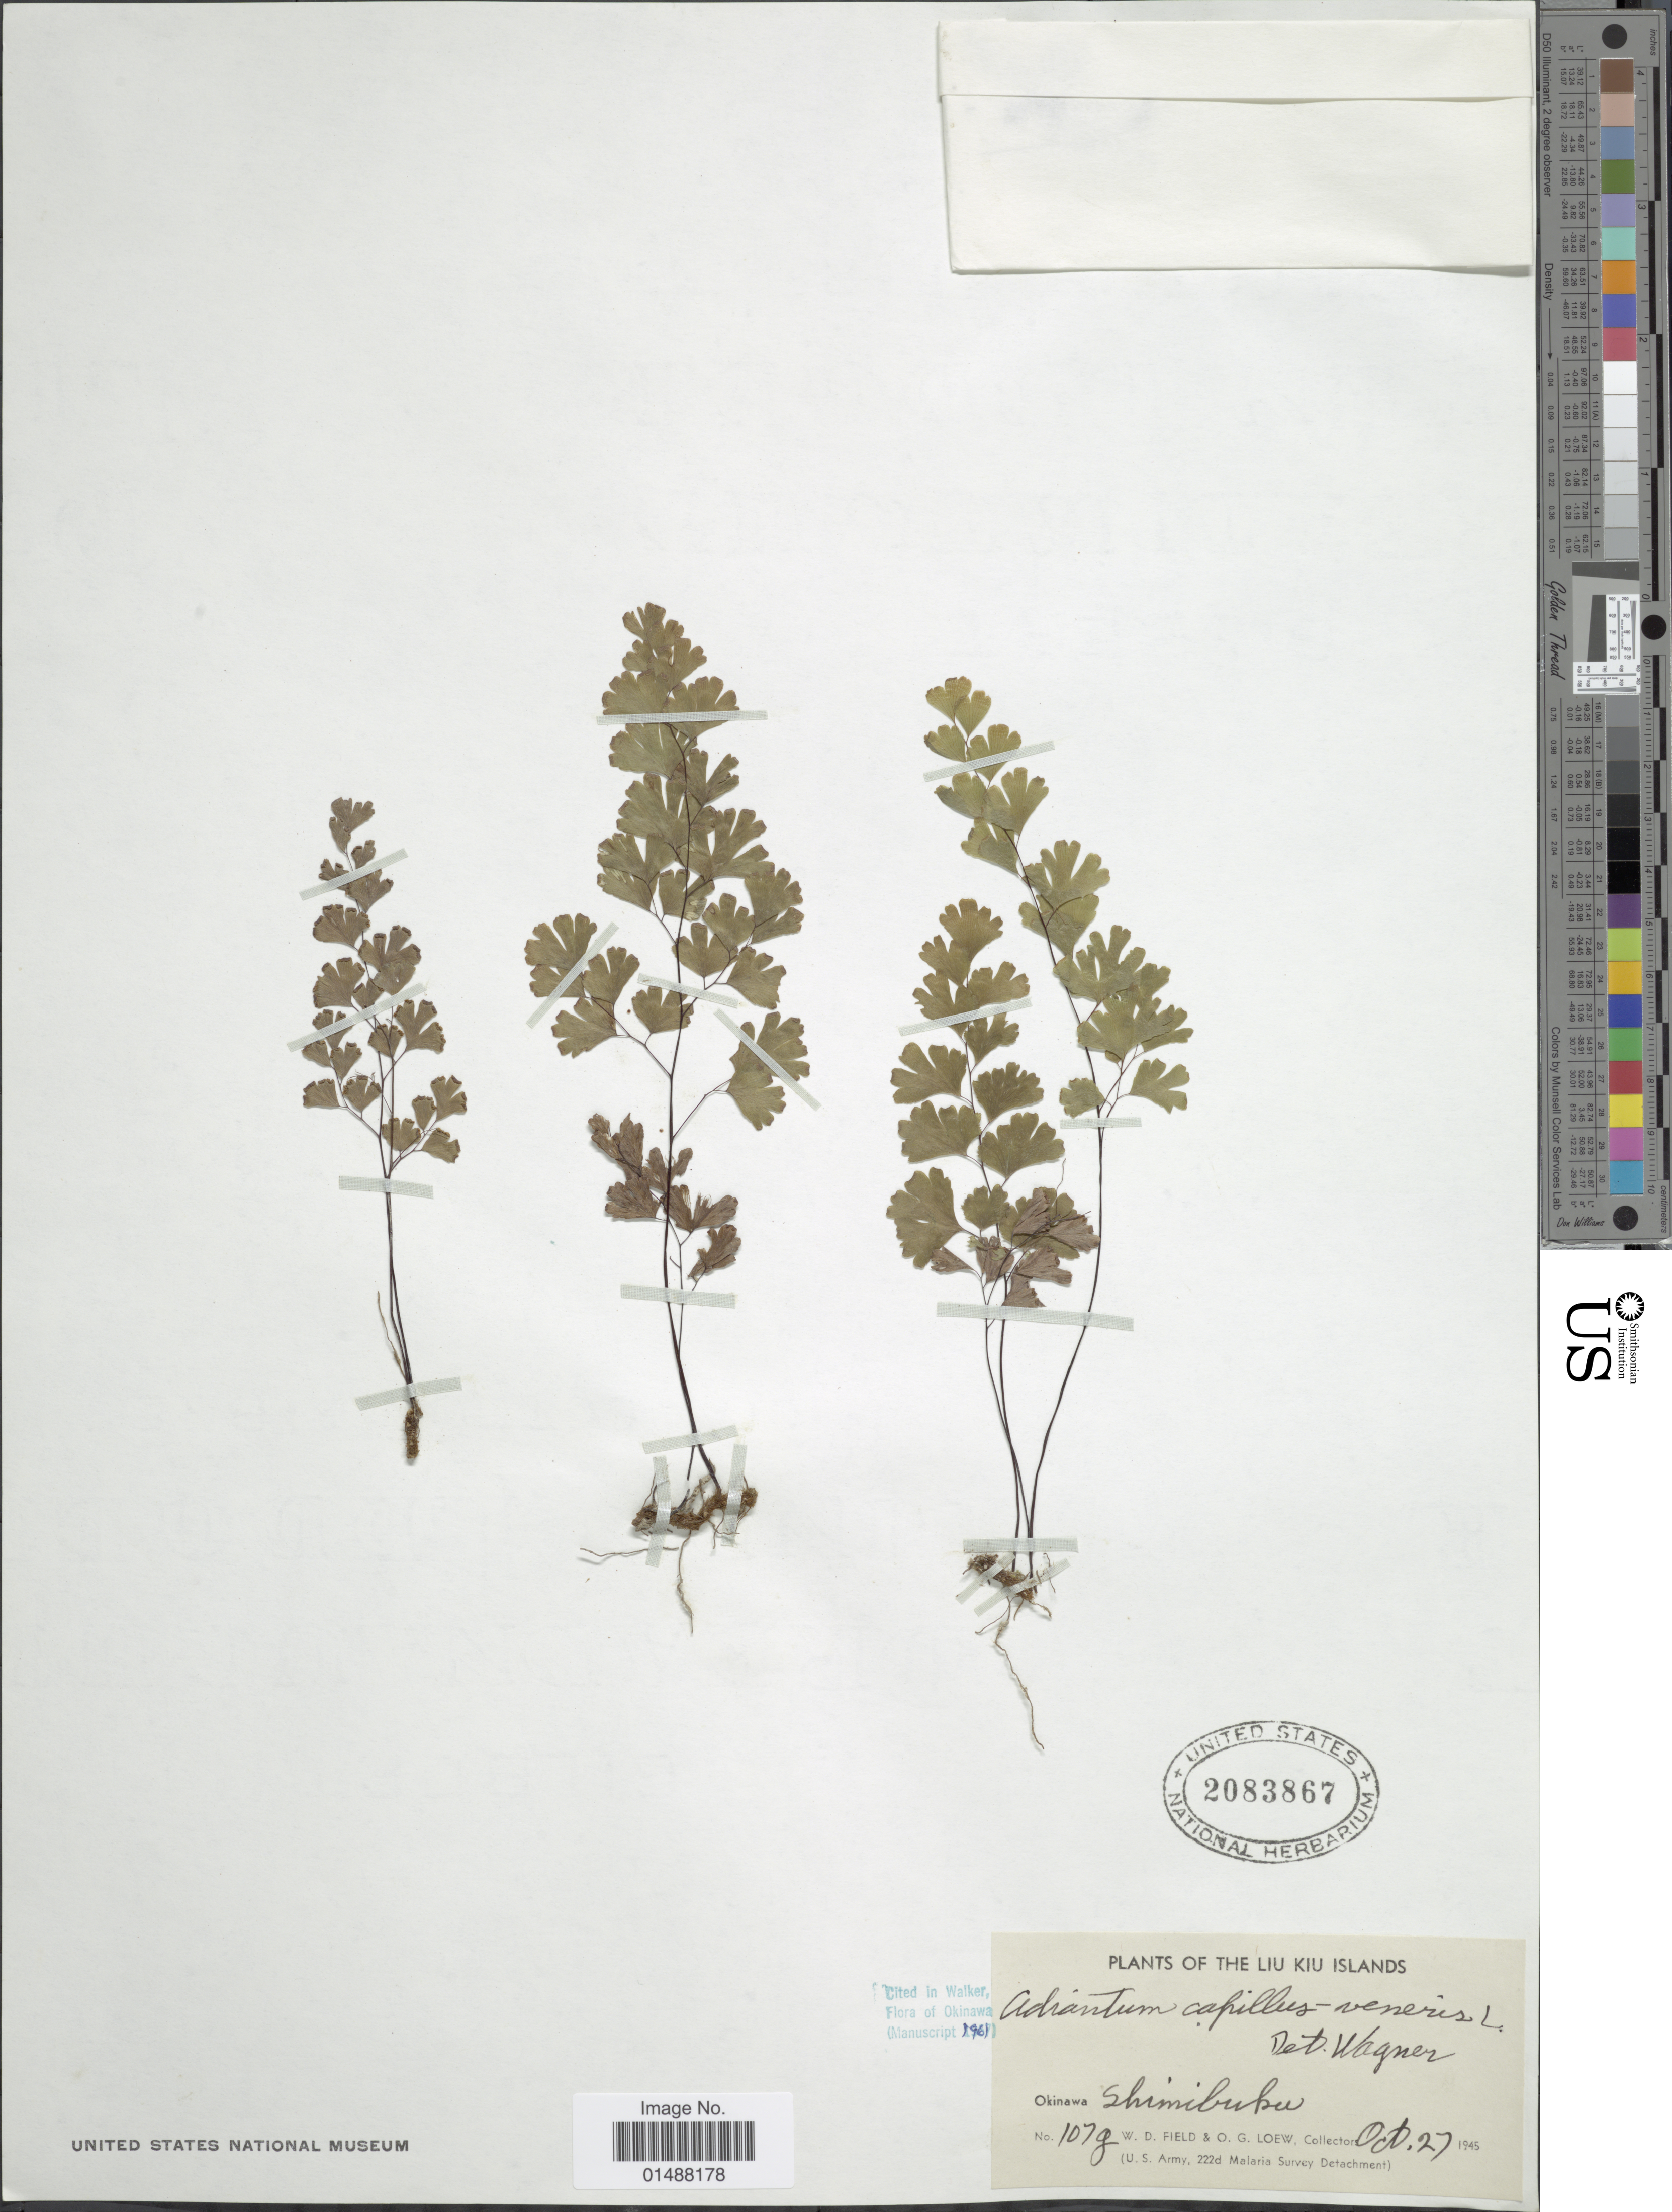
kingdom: Plantae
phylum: Tracheophyta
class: Polypodiopsida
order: Polypodiales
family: Pteridaceae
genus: Adiantum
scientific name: Adiantum capillus-veneris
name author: L.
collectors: W. D. Field & O. G. Loew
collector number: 1079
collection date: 1945-10-27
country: Japan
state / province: Okinawa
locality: Liu Kiu Islands, Okinawa, Shimibuku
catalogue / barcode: US 2083867